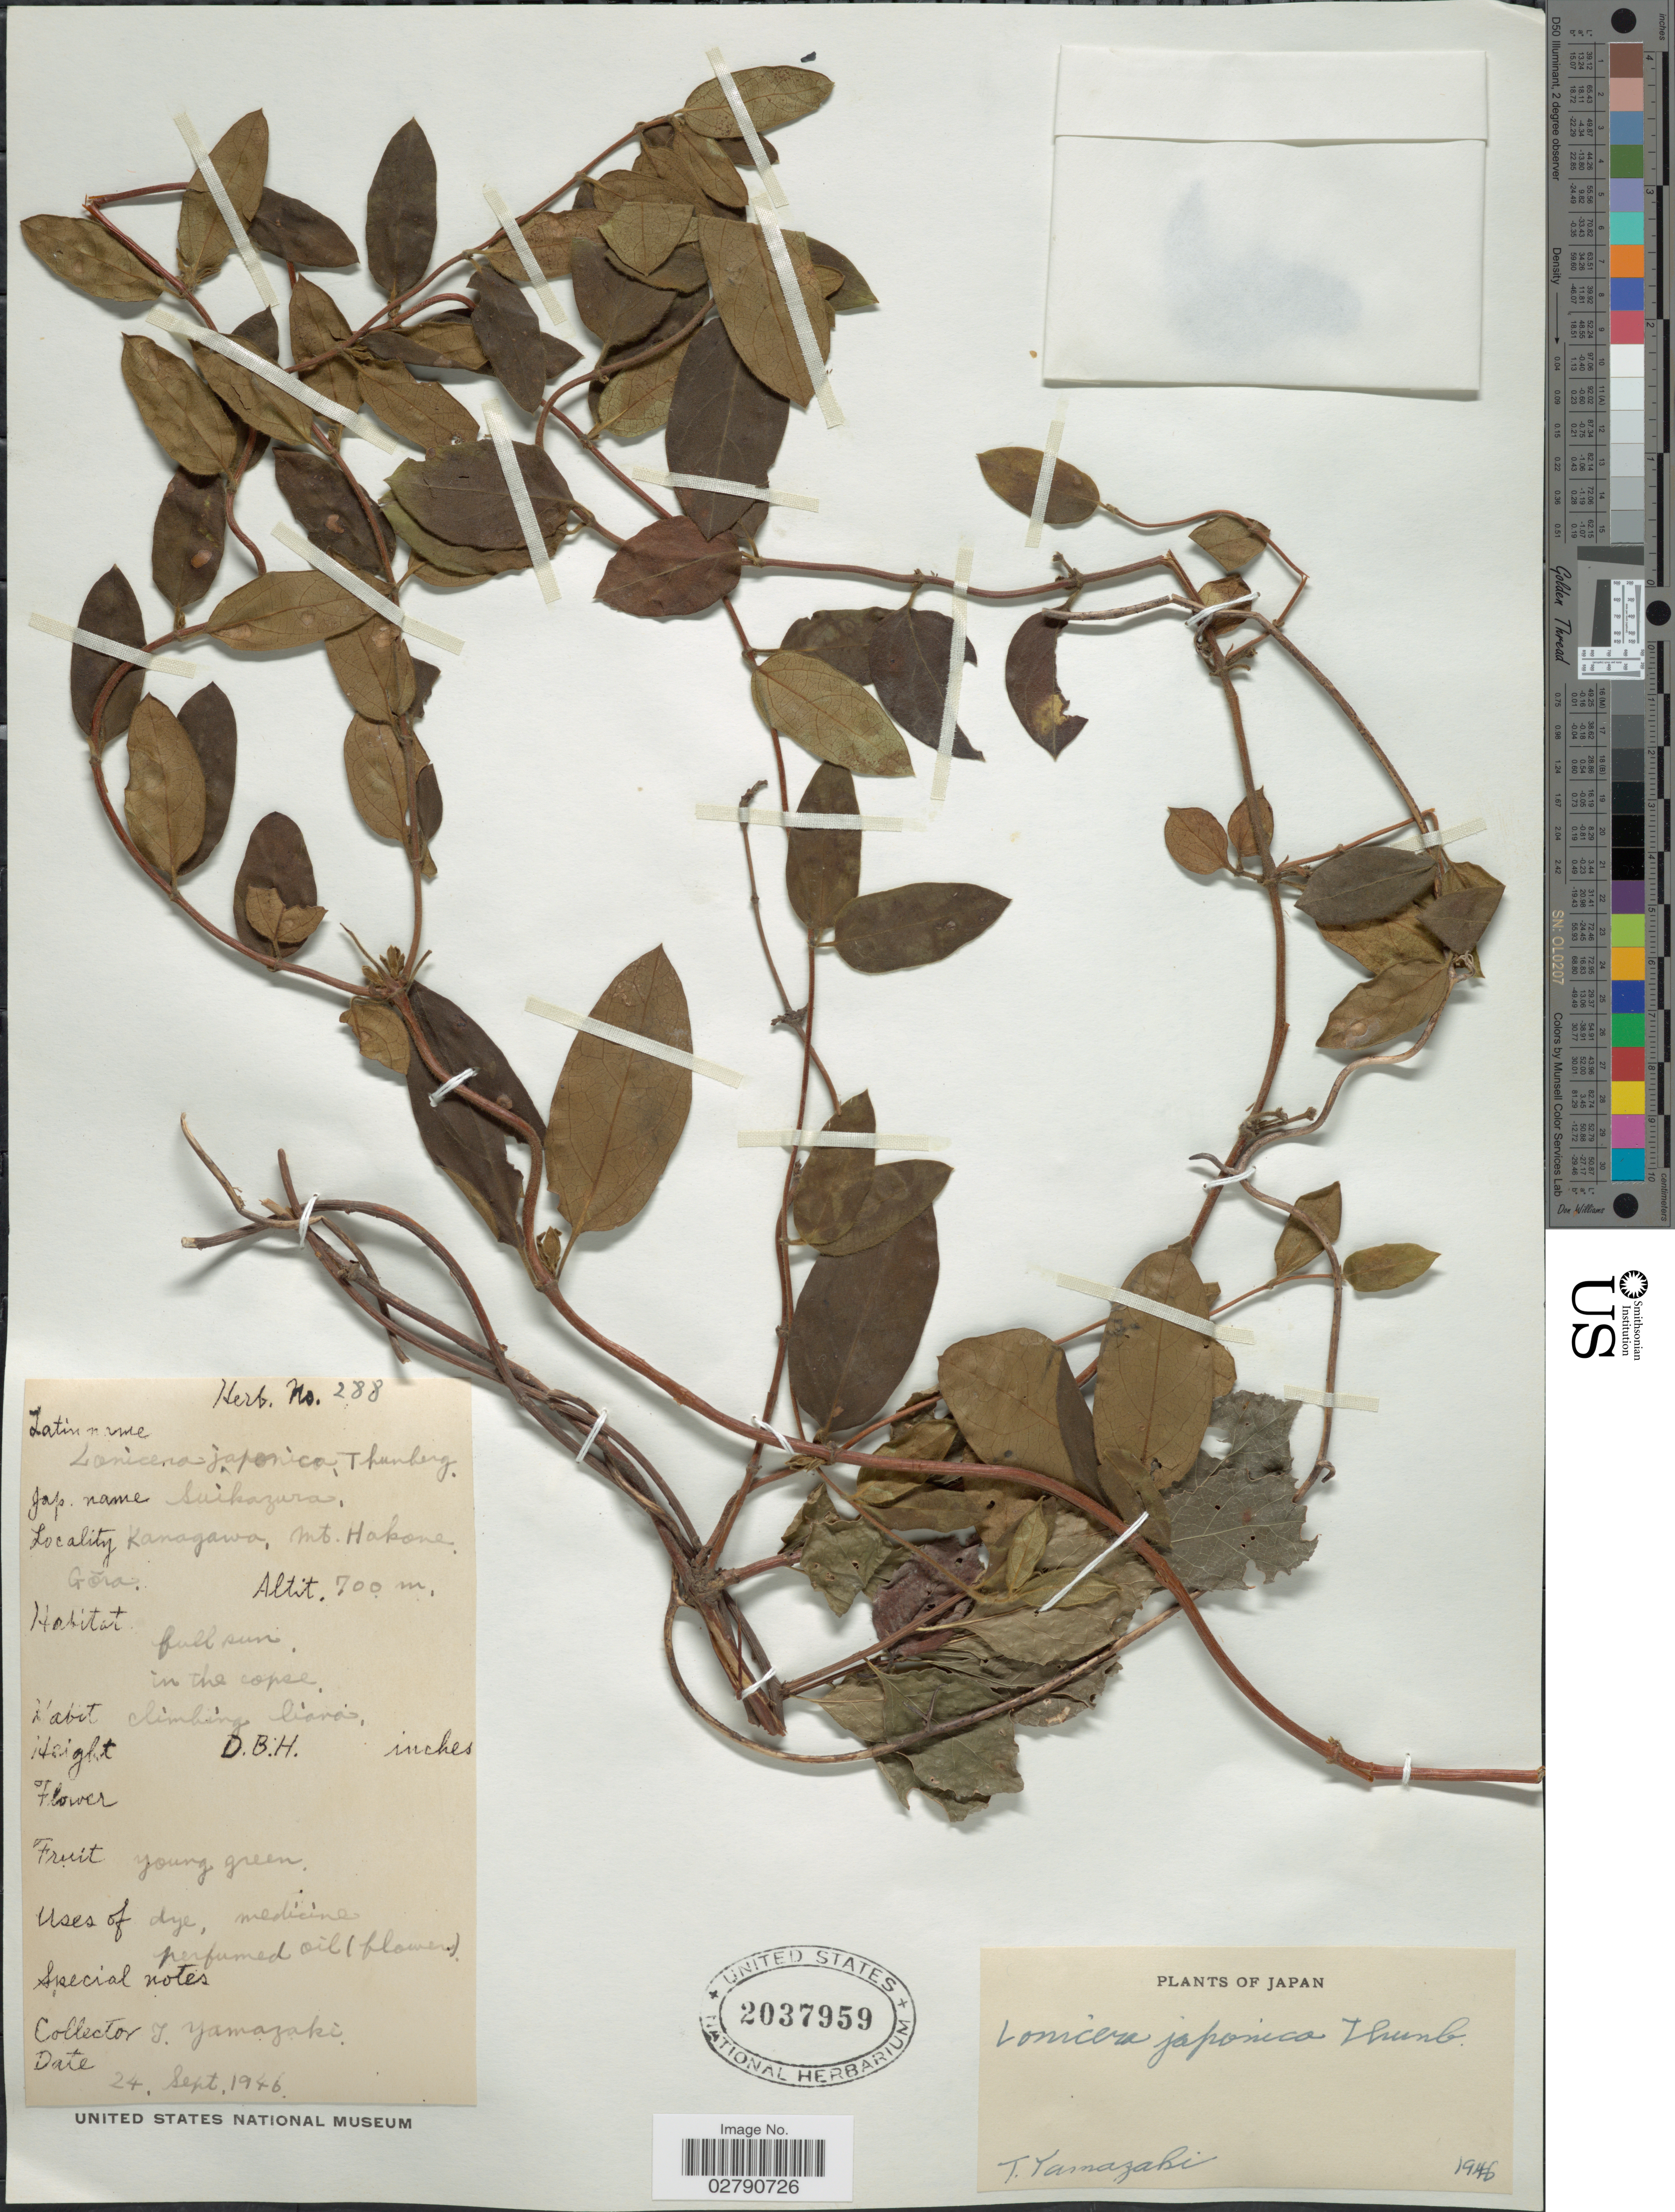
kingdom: Plantae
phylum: Tracheophyta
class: Magnoliopsida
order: Dipsacales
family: Caprifoliaceae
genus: Lonicera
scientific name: Lonicera japonica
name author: Thunb.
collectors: T. Yamazaki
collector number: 288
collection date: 1946-09-24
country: Japan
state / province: Kanagawa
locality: Mt. Hakone, Gora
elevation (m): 700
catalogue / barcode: US 2037959